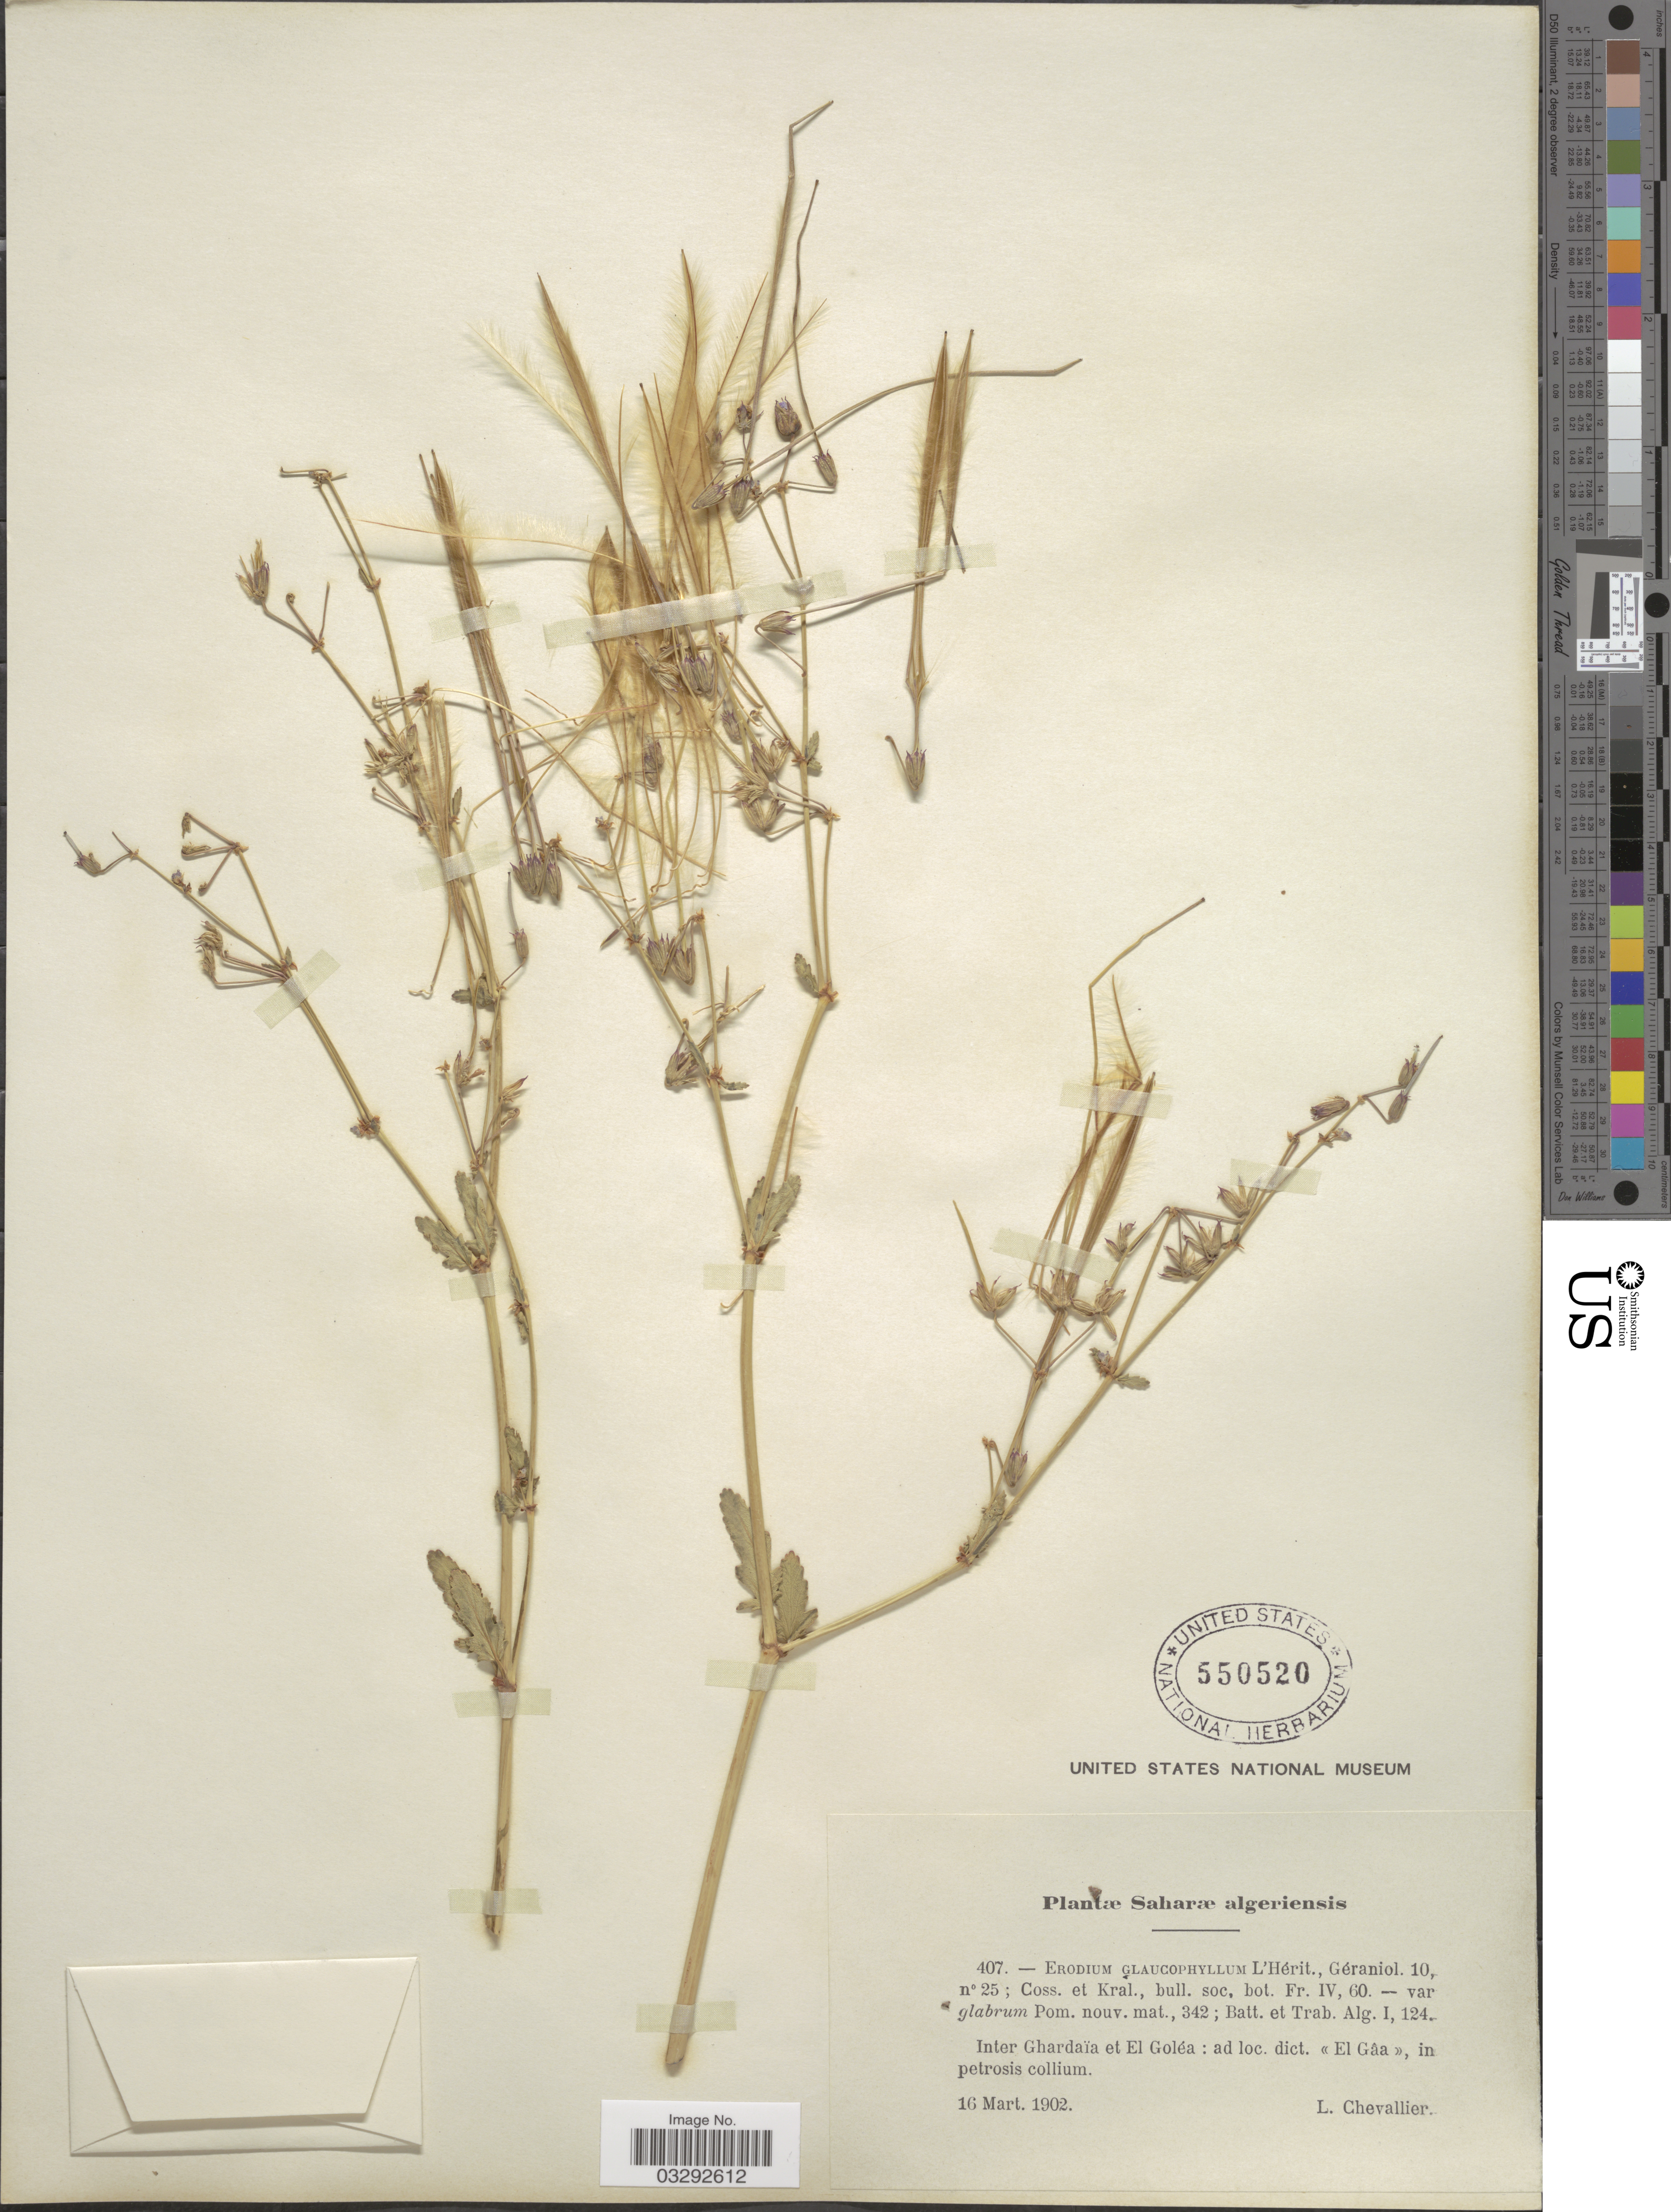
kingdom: Plantae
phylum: Tracheophyta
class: Magnoliopsida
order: Geraniales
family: Geraniaceae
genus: Erodium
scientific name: Erodium glaucophyllum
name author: (L.) L'Hér.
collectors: L. Chevallier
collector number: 407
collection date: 1902-03-16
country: Algeria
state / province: Ghardaïa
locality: Saharæ algeriensis. Inter Ghardaïa et El Goléa: ad loc. dict. El Gâa, in petrosis collium.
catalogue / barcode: US 550520